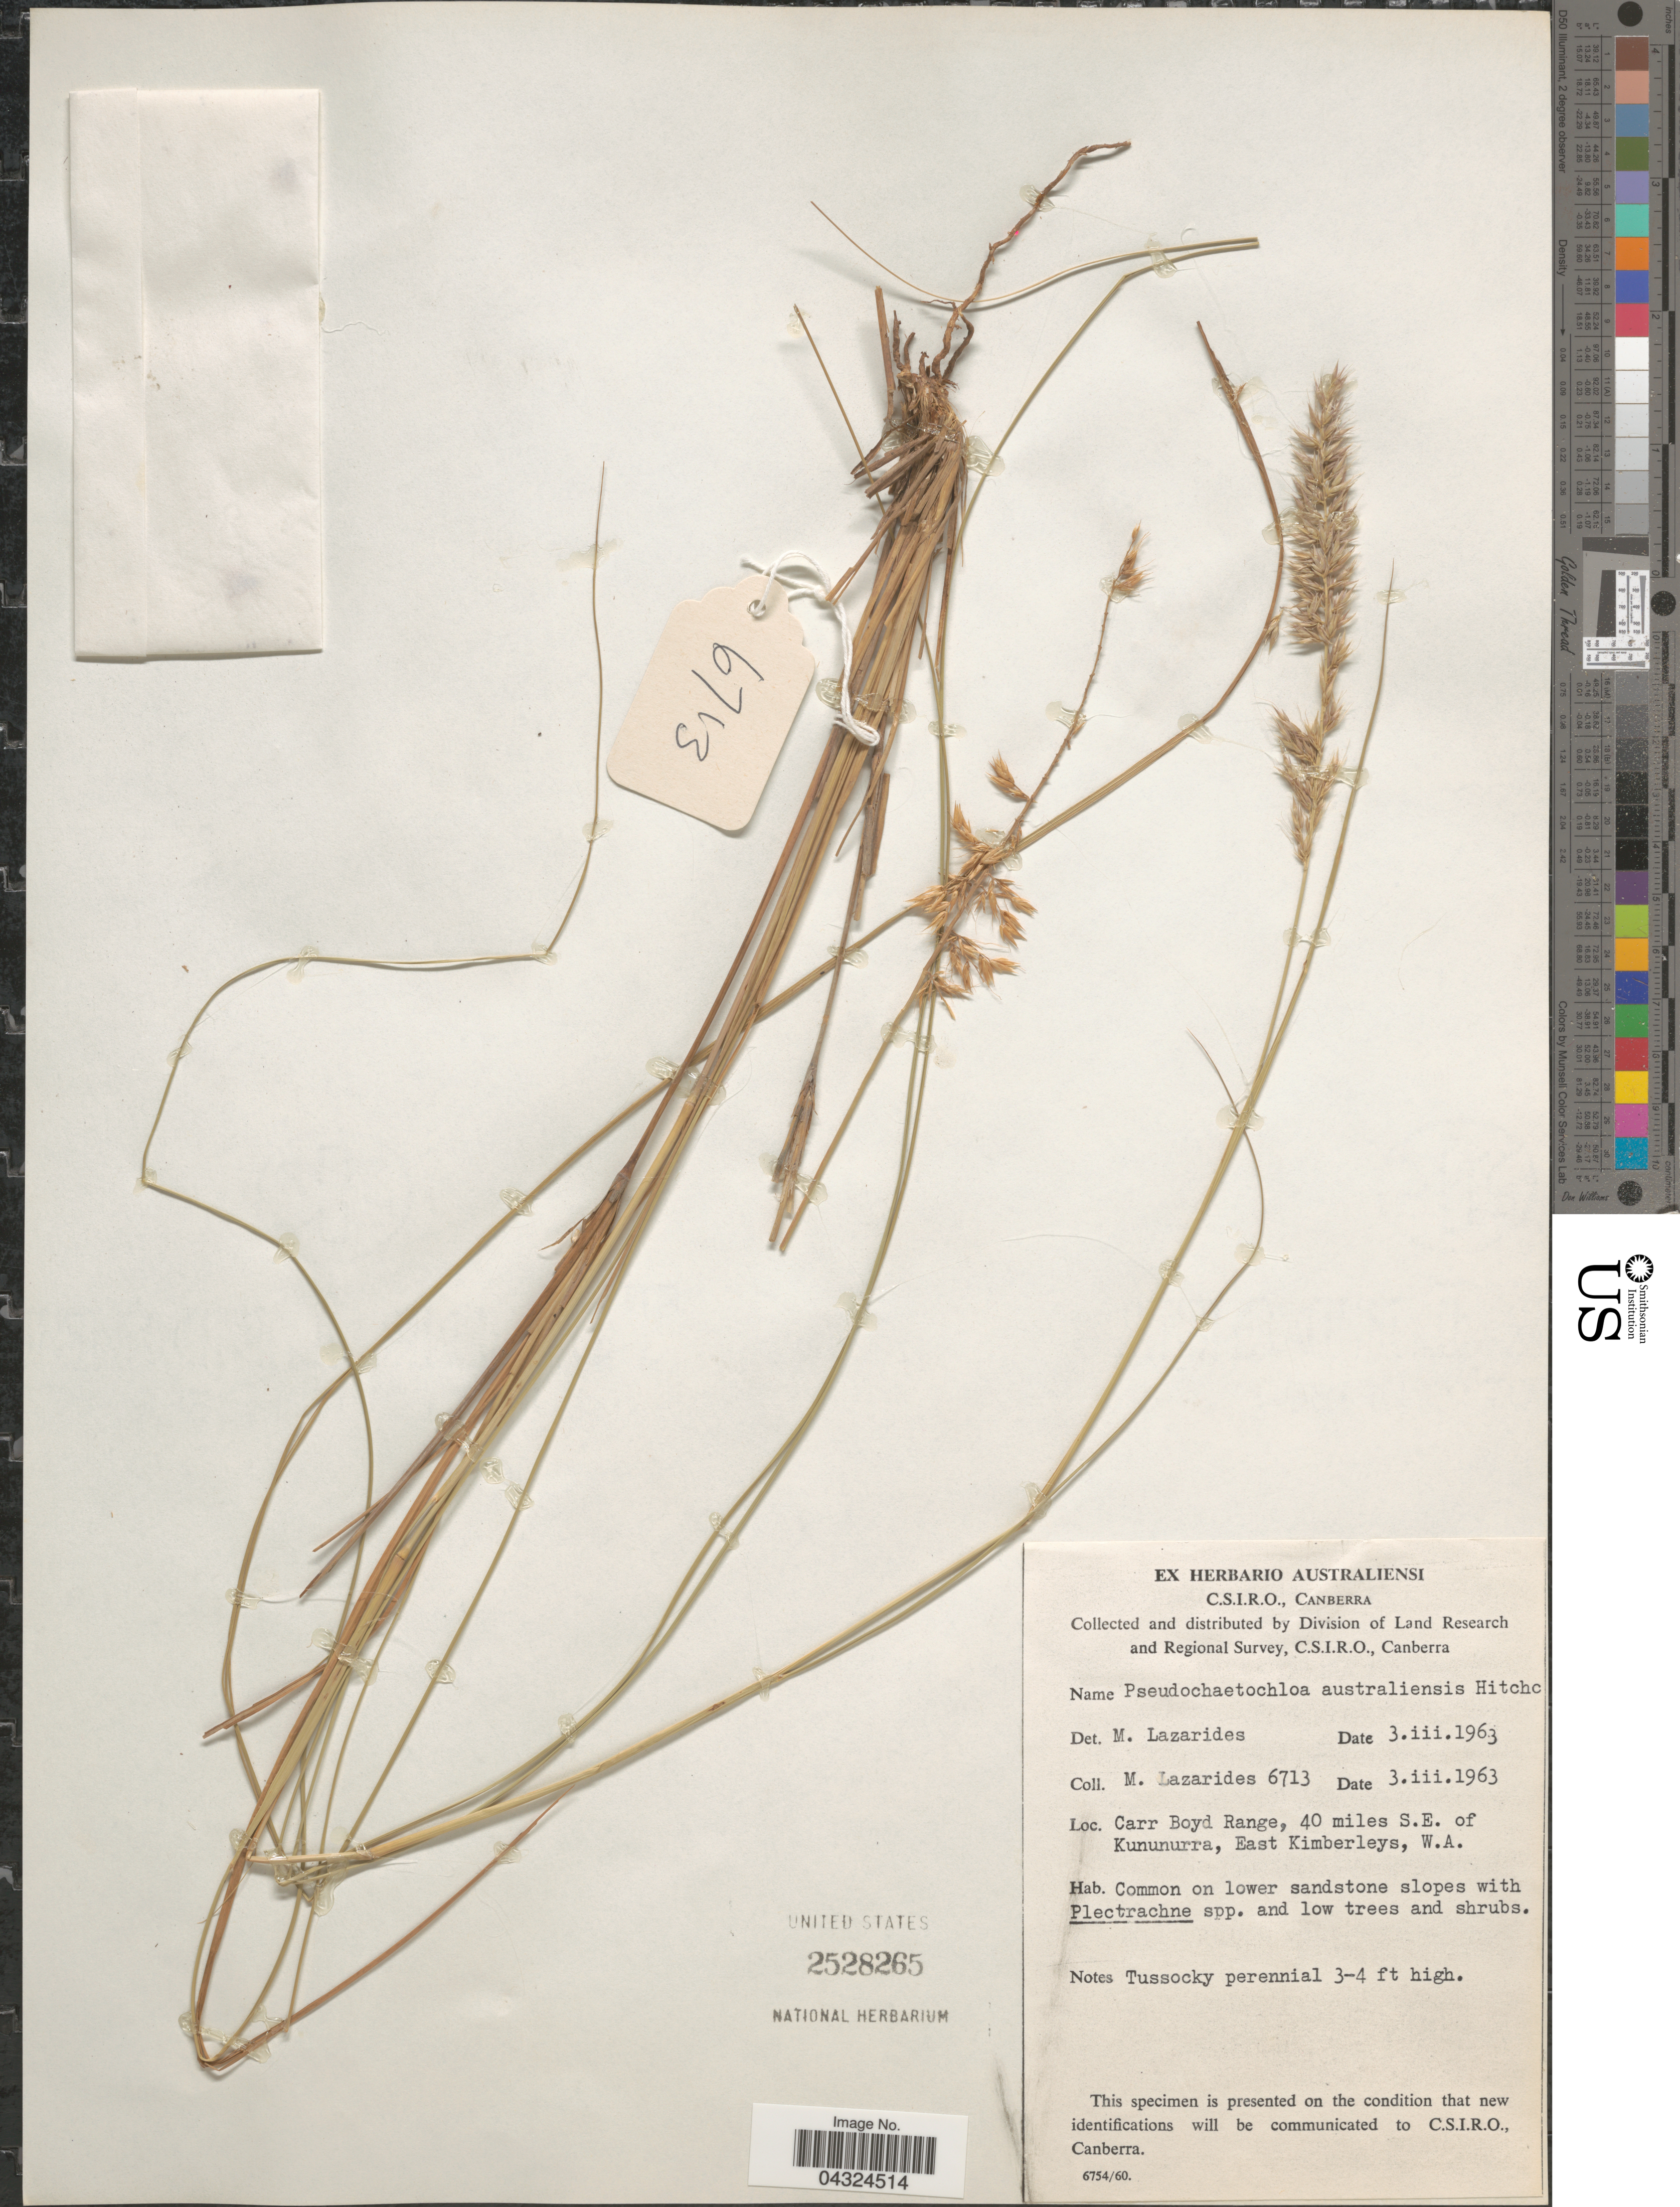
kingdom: Plantae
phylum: Tracheophyta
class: Liliopsida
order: Poales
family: Poaceae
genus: Pseudochaetochloa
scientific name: Pseudochaetochloa australiensis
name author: Hitchc.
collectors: M. Lazarides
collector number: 6713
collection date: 1963-08-03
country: Australia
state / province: Western Australia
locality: Division of Land Research and Regional Survey. Carr Boyd Range, 40 miles S.E. of Kununurra, East Kimberleys, W.A.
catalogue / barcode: US 2528265